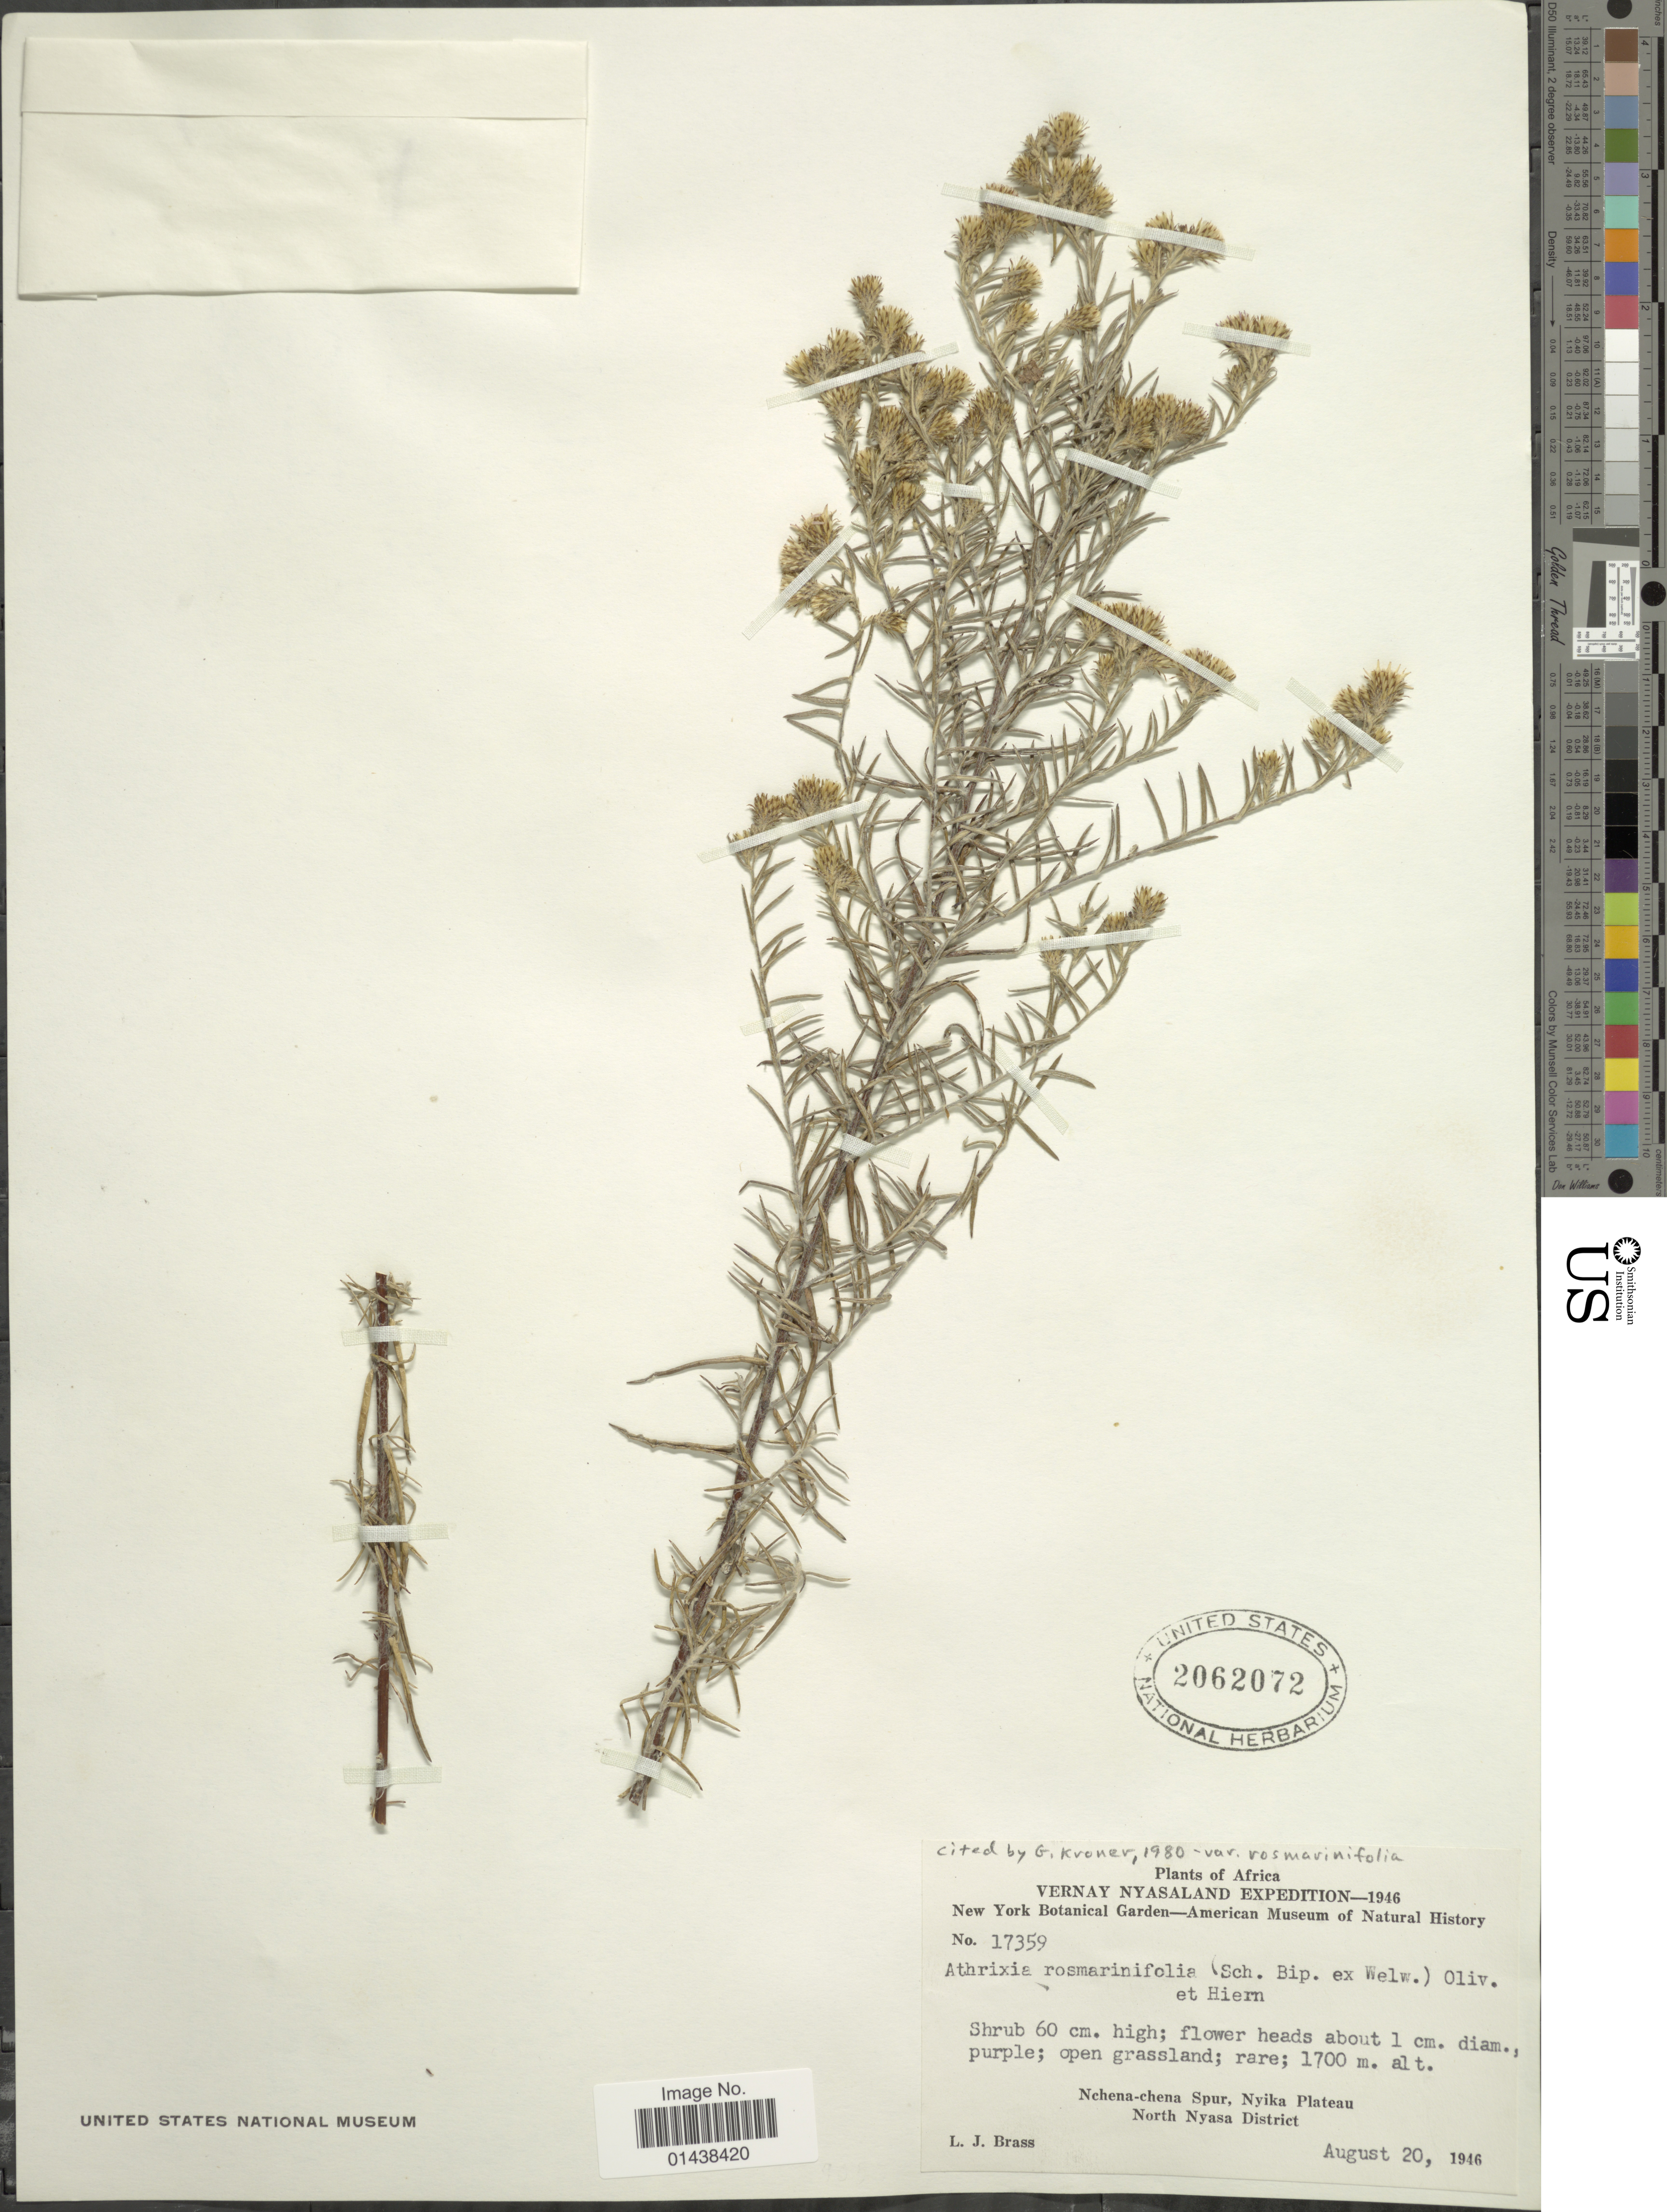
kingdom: Plantae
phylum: Tracheophyta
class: Magnoliopsida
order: Asterales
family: Asteraceae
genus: Athrixia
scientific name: Athrixia rosmarinifolia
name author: (Sch. Bip. ex Walp.) Oliv. & Hiern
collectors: L. J. Brass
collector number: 17359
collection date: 1946-08-20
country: Malawi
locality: Africa. Vernay Nyasaland, Nchena-chena Spur, Nyika Plateau, North Nyasa District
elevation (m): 1700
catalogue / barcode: US 2062072